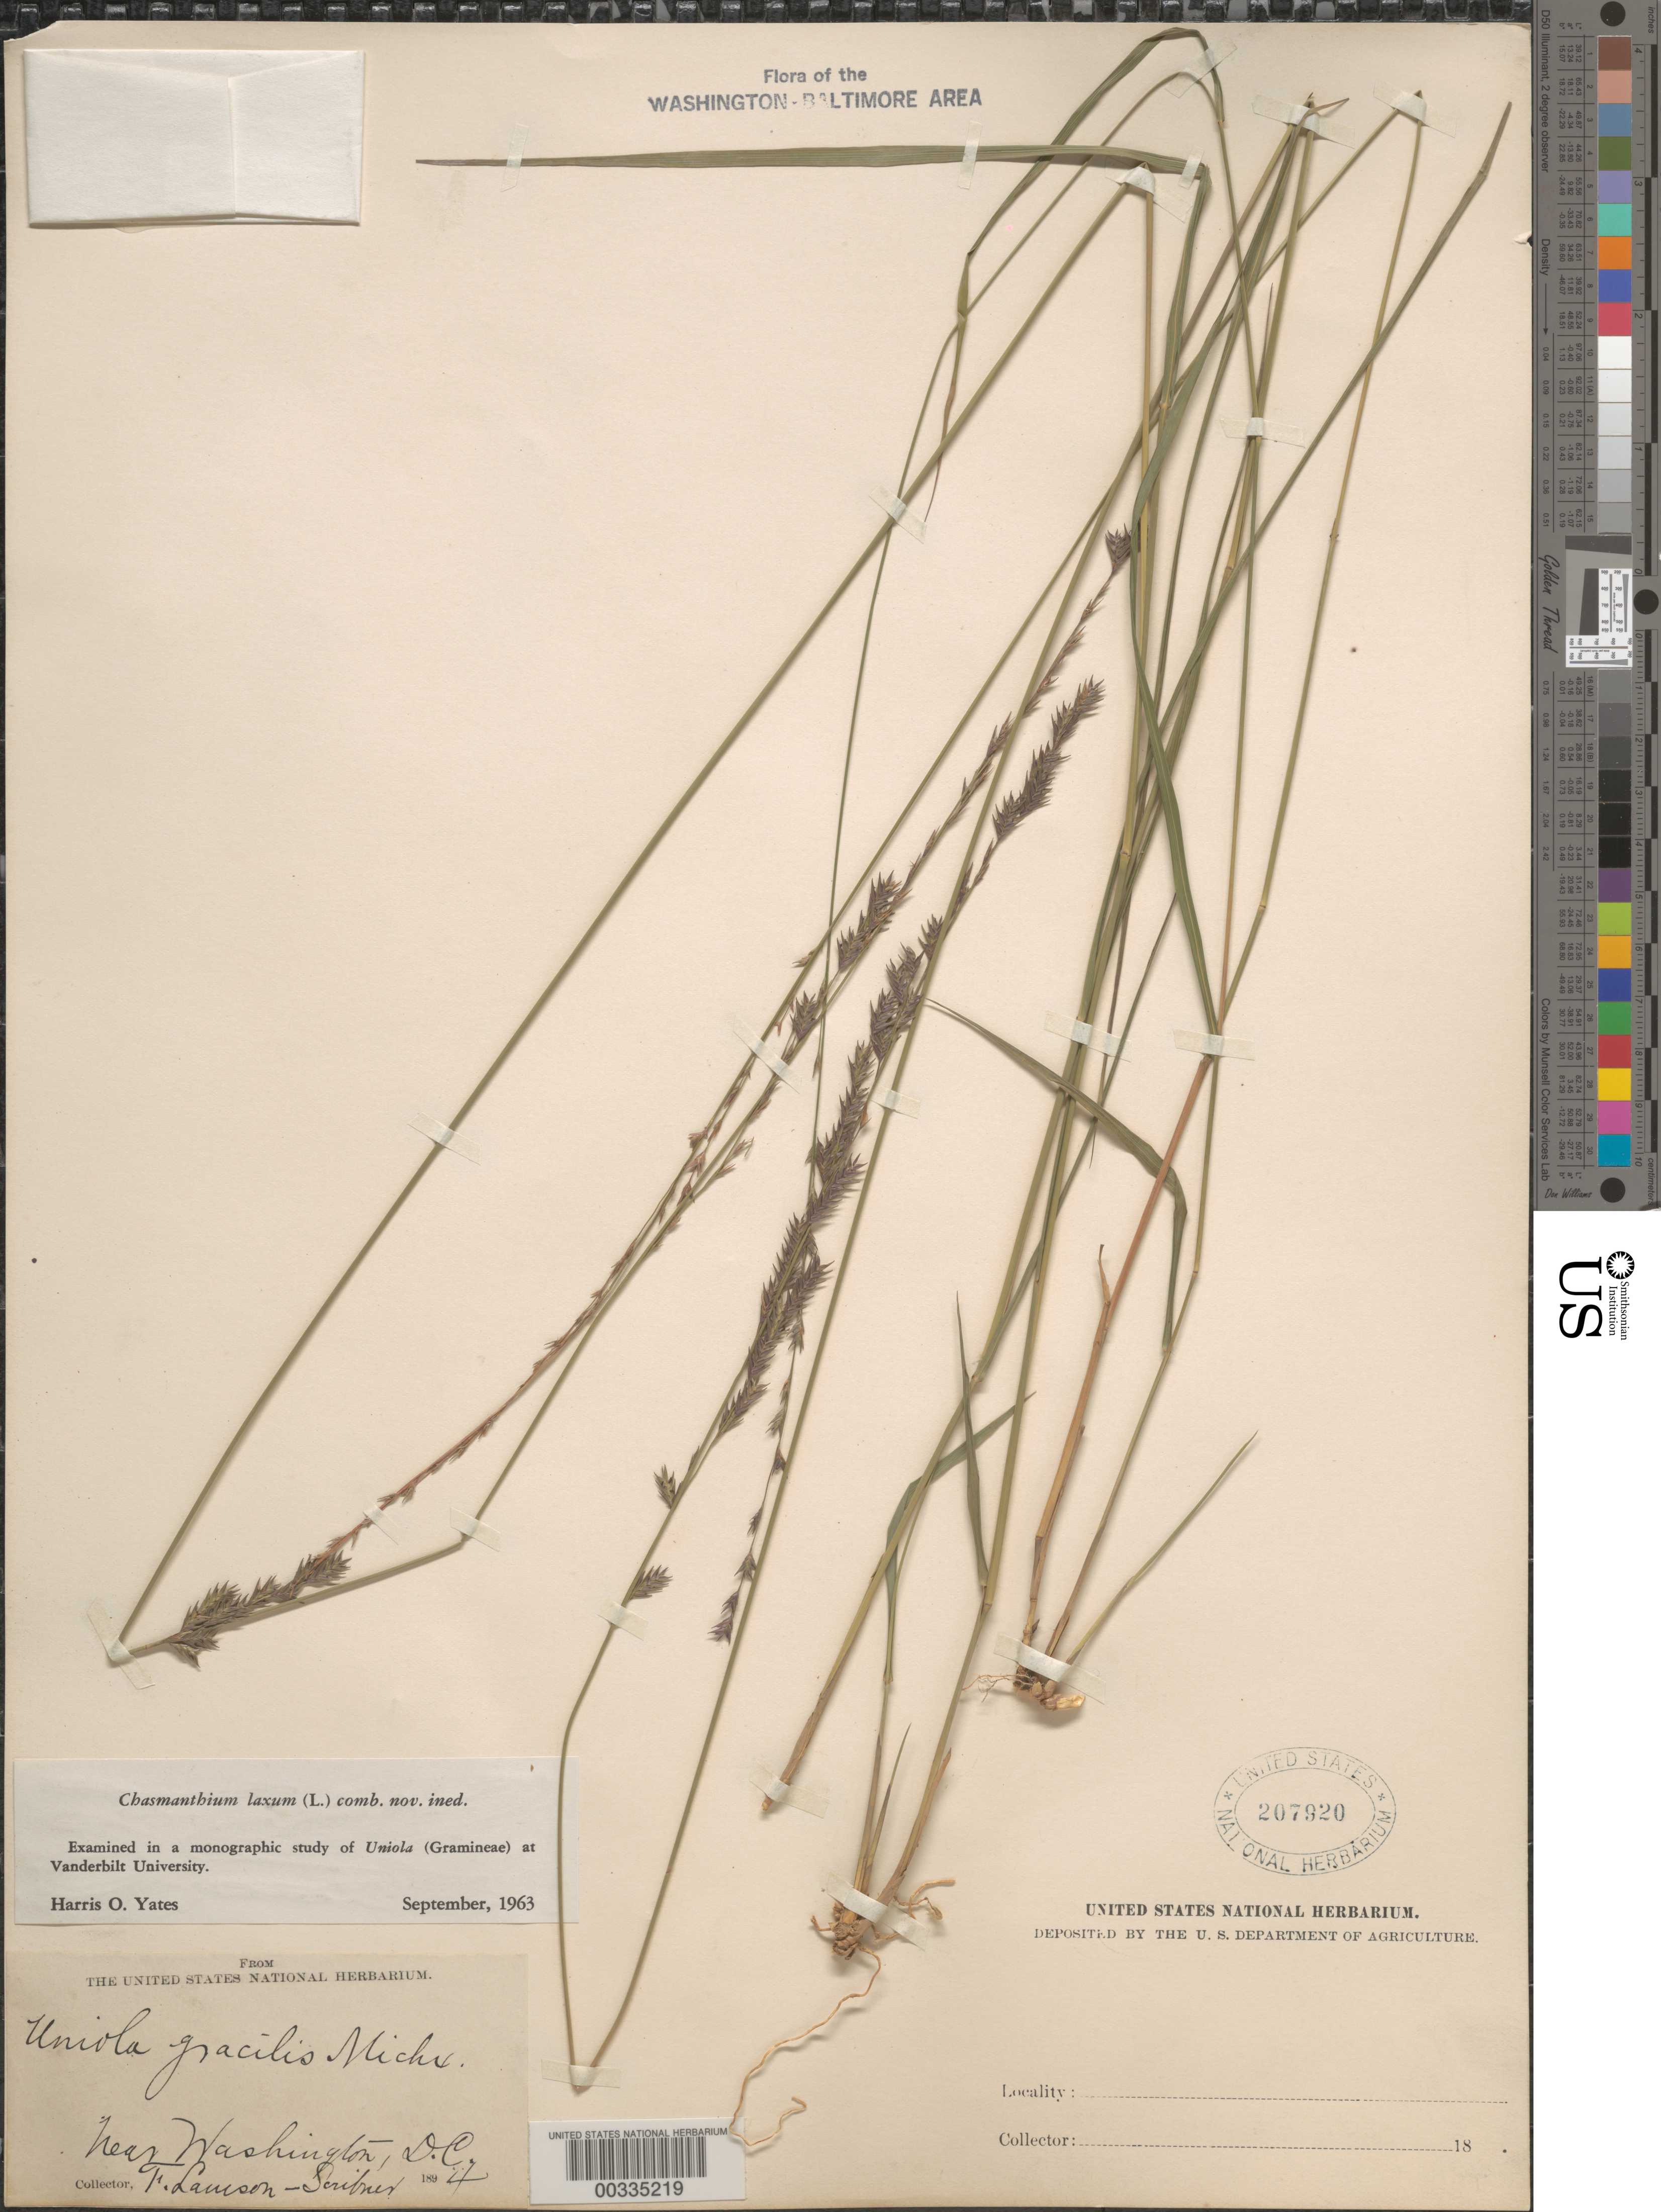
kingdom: Plantae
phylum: Tracheophyta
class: Liliopsida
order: Poales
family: Poaceae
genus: Chasmanthium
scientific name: Chasmanthium laxum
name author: (L.) H.O. Yates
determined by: Yates, H. O.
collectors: F. L. Scribner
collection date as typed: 1894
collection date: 1894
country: United States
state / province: District of Columbia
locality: Near Washington DC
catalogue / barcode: US 207920